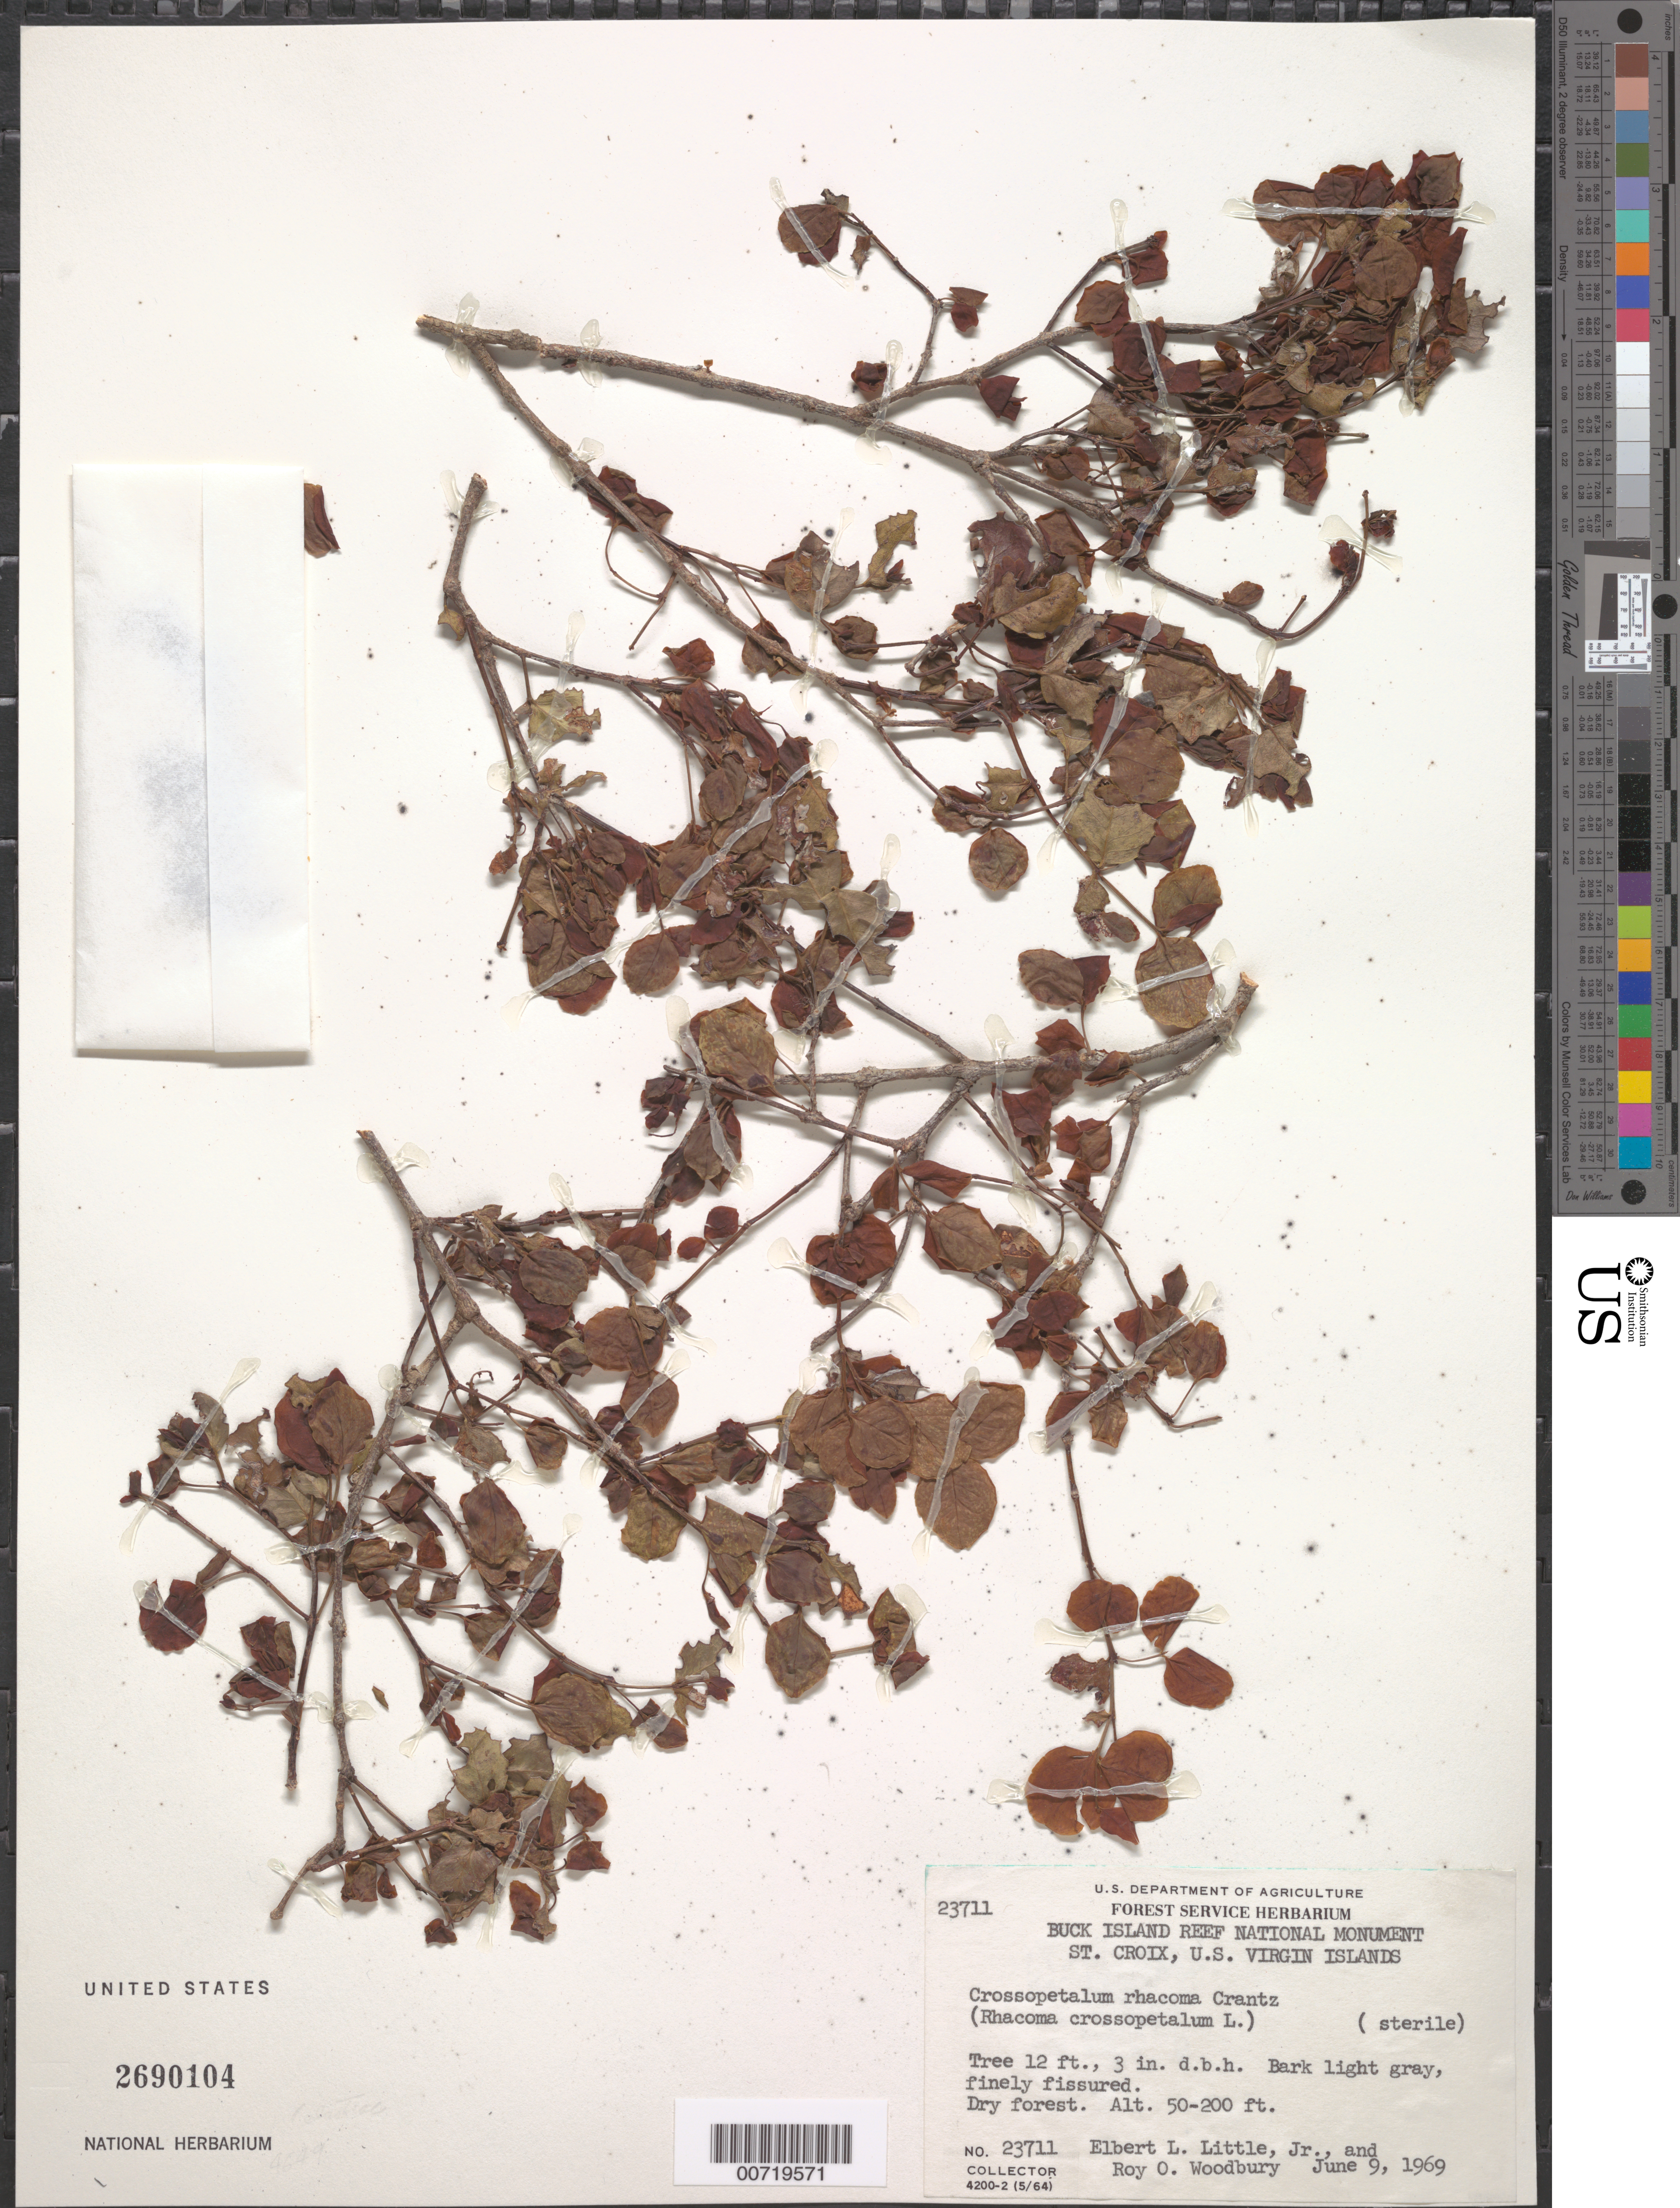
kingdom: Plantae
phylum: Tracheophyta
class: Magnoliopsida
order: Celastrales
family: Celastraceae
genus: Crossopetalum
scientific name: Crossopetalum rhacoma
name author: Crantz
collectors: E. L. Little & R. O. Woodbury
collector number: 23711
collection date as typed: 09 Jun 1969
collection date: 1969-06-09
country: U.S. Virgin Islands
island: St. Croix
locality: Buck I. Reed Natl. Monument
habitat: Dry forest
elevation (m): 15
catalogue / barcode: US 2690104